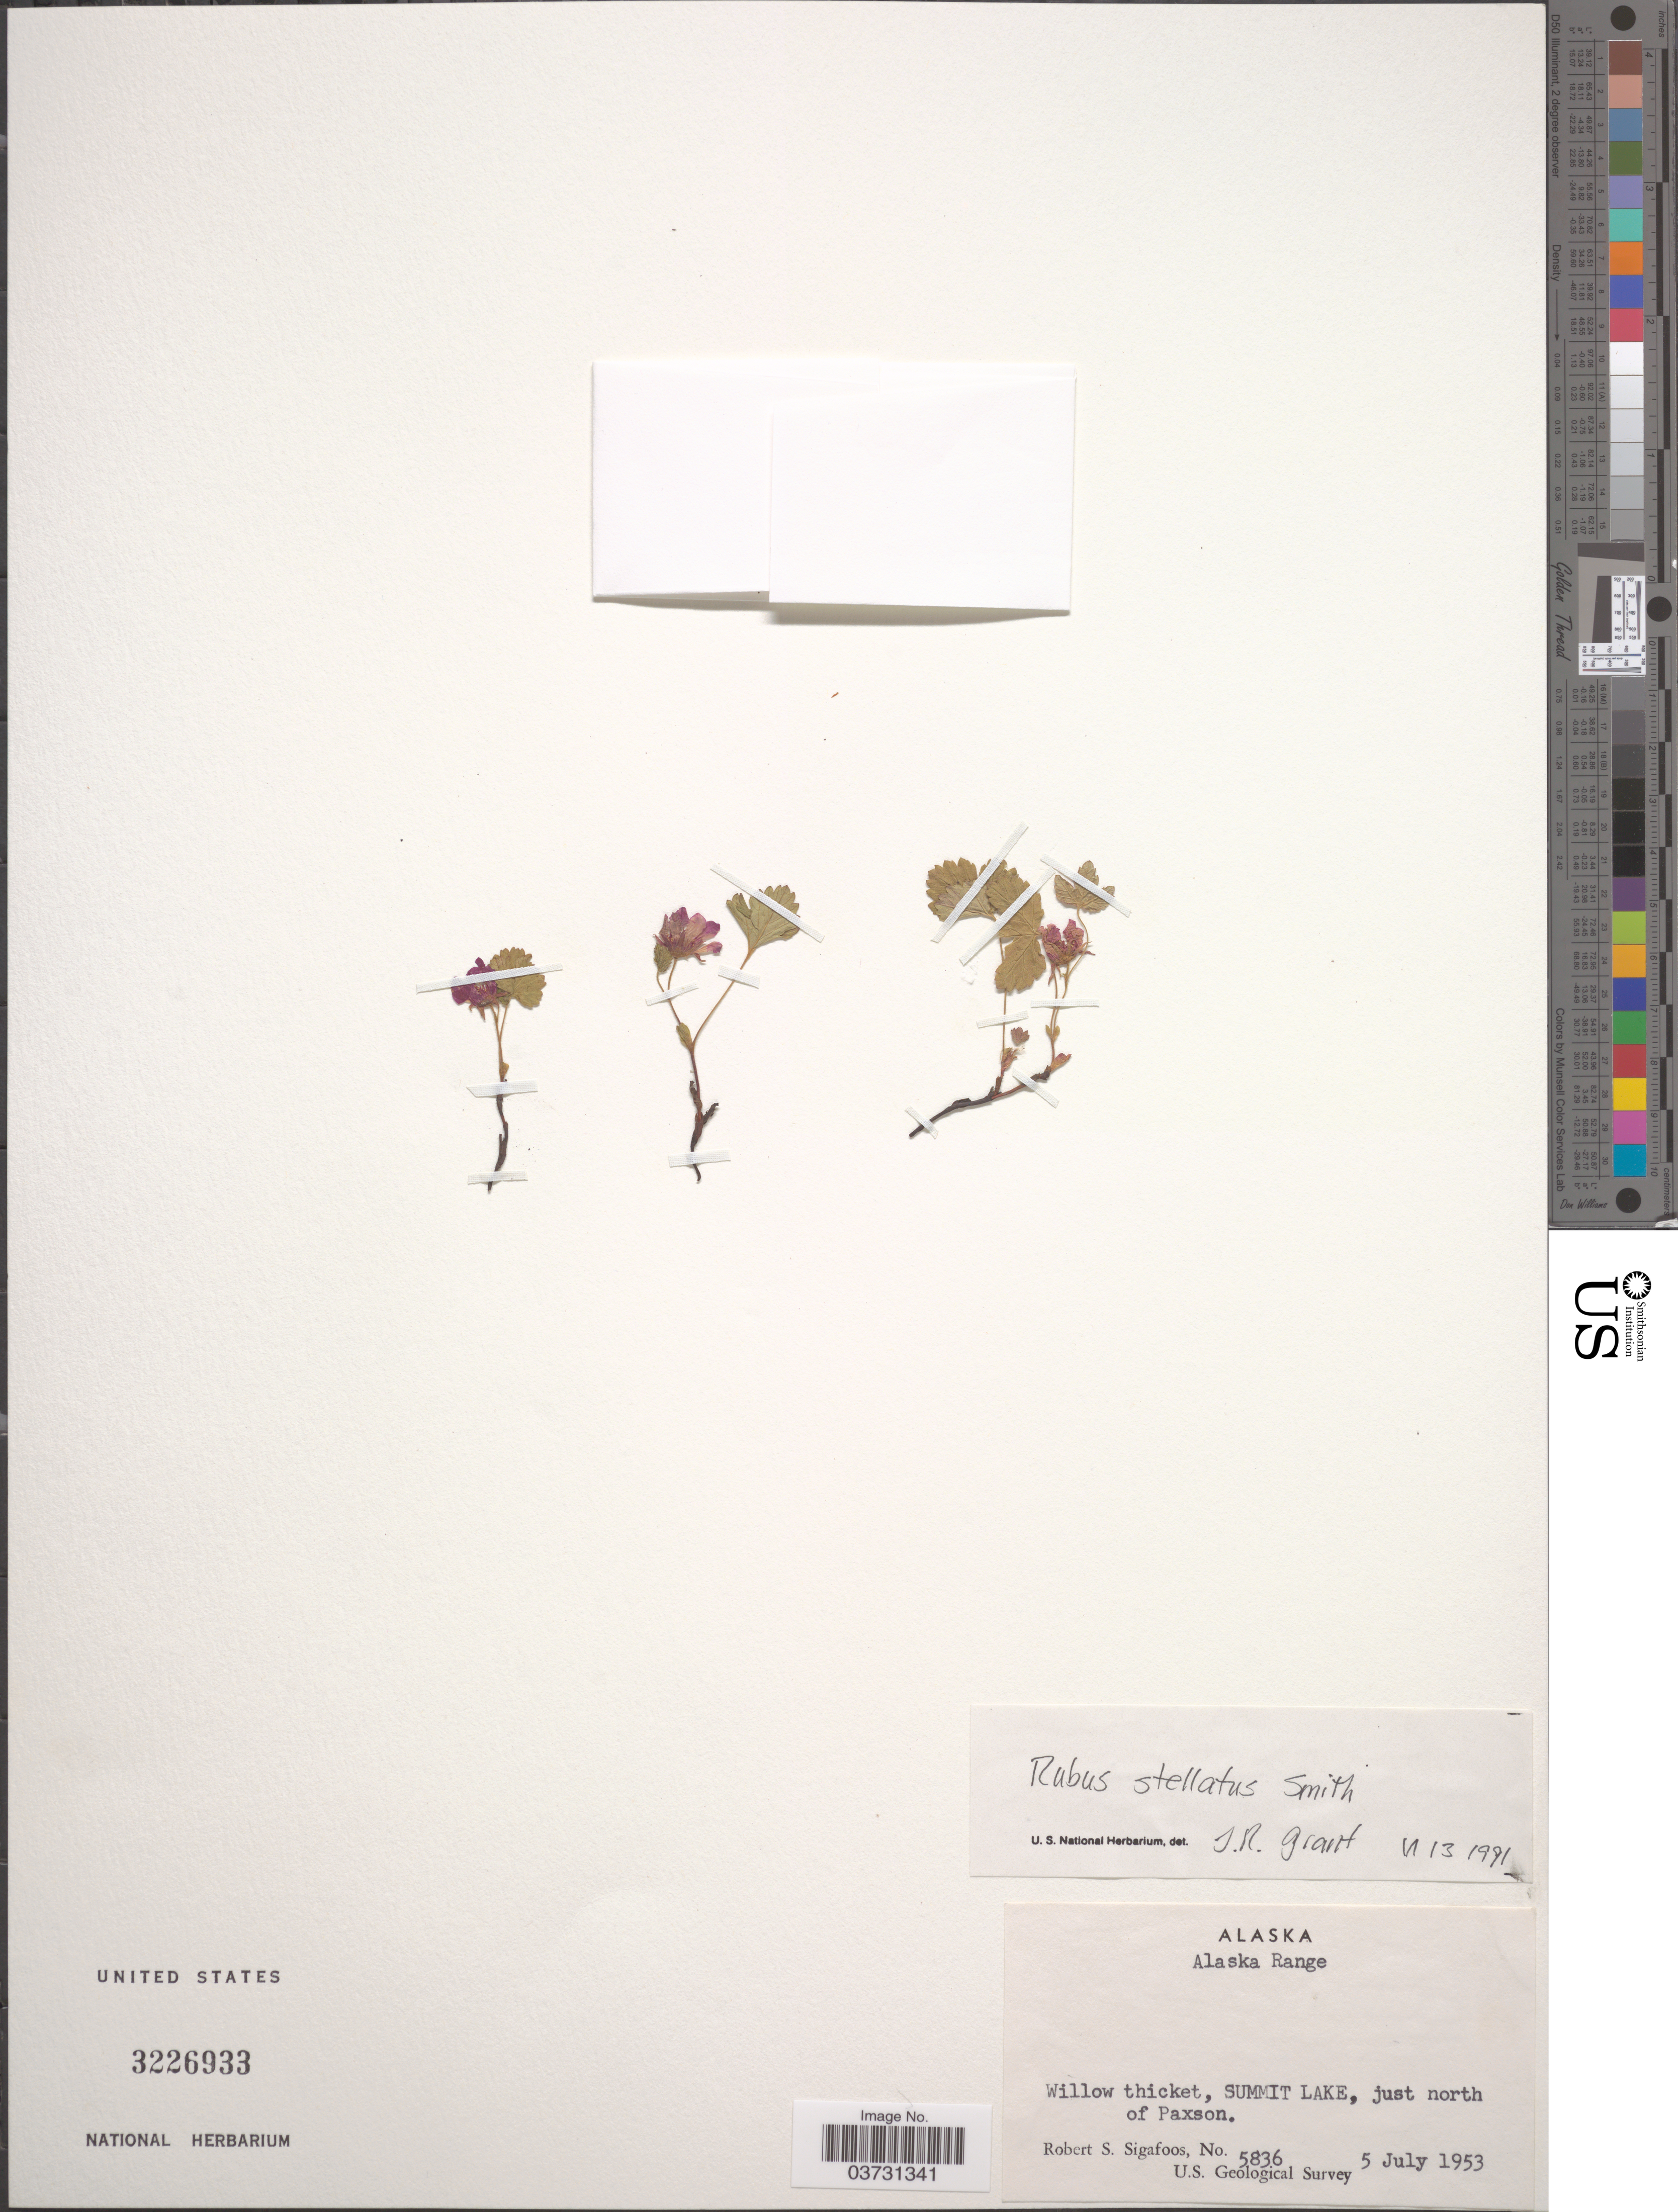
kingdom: Plantae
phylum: Tracheophyta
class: Magnoliopsida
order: Rosales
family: Rosaceae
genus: Rubus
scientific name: Rubus stellatus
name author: Sm.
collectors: R. Sigafoos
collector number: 5836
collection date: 1953-07-05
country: United States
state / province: Alaska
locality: Alaska Range. Willow thicket, Summit Lake, just north of Paxson.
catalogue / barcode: US 3226933